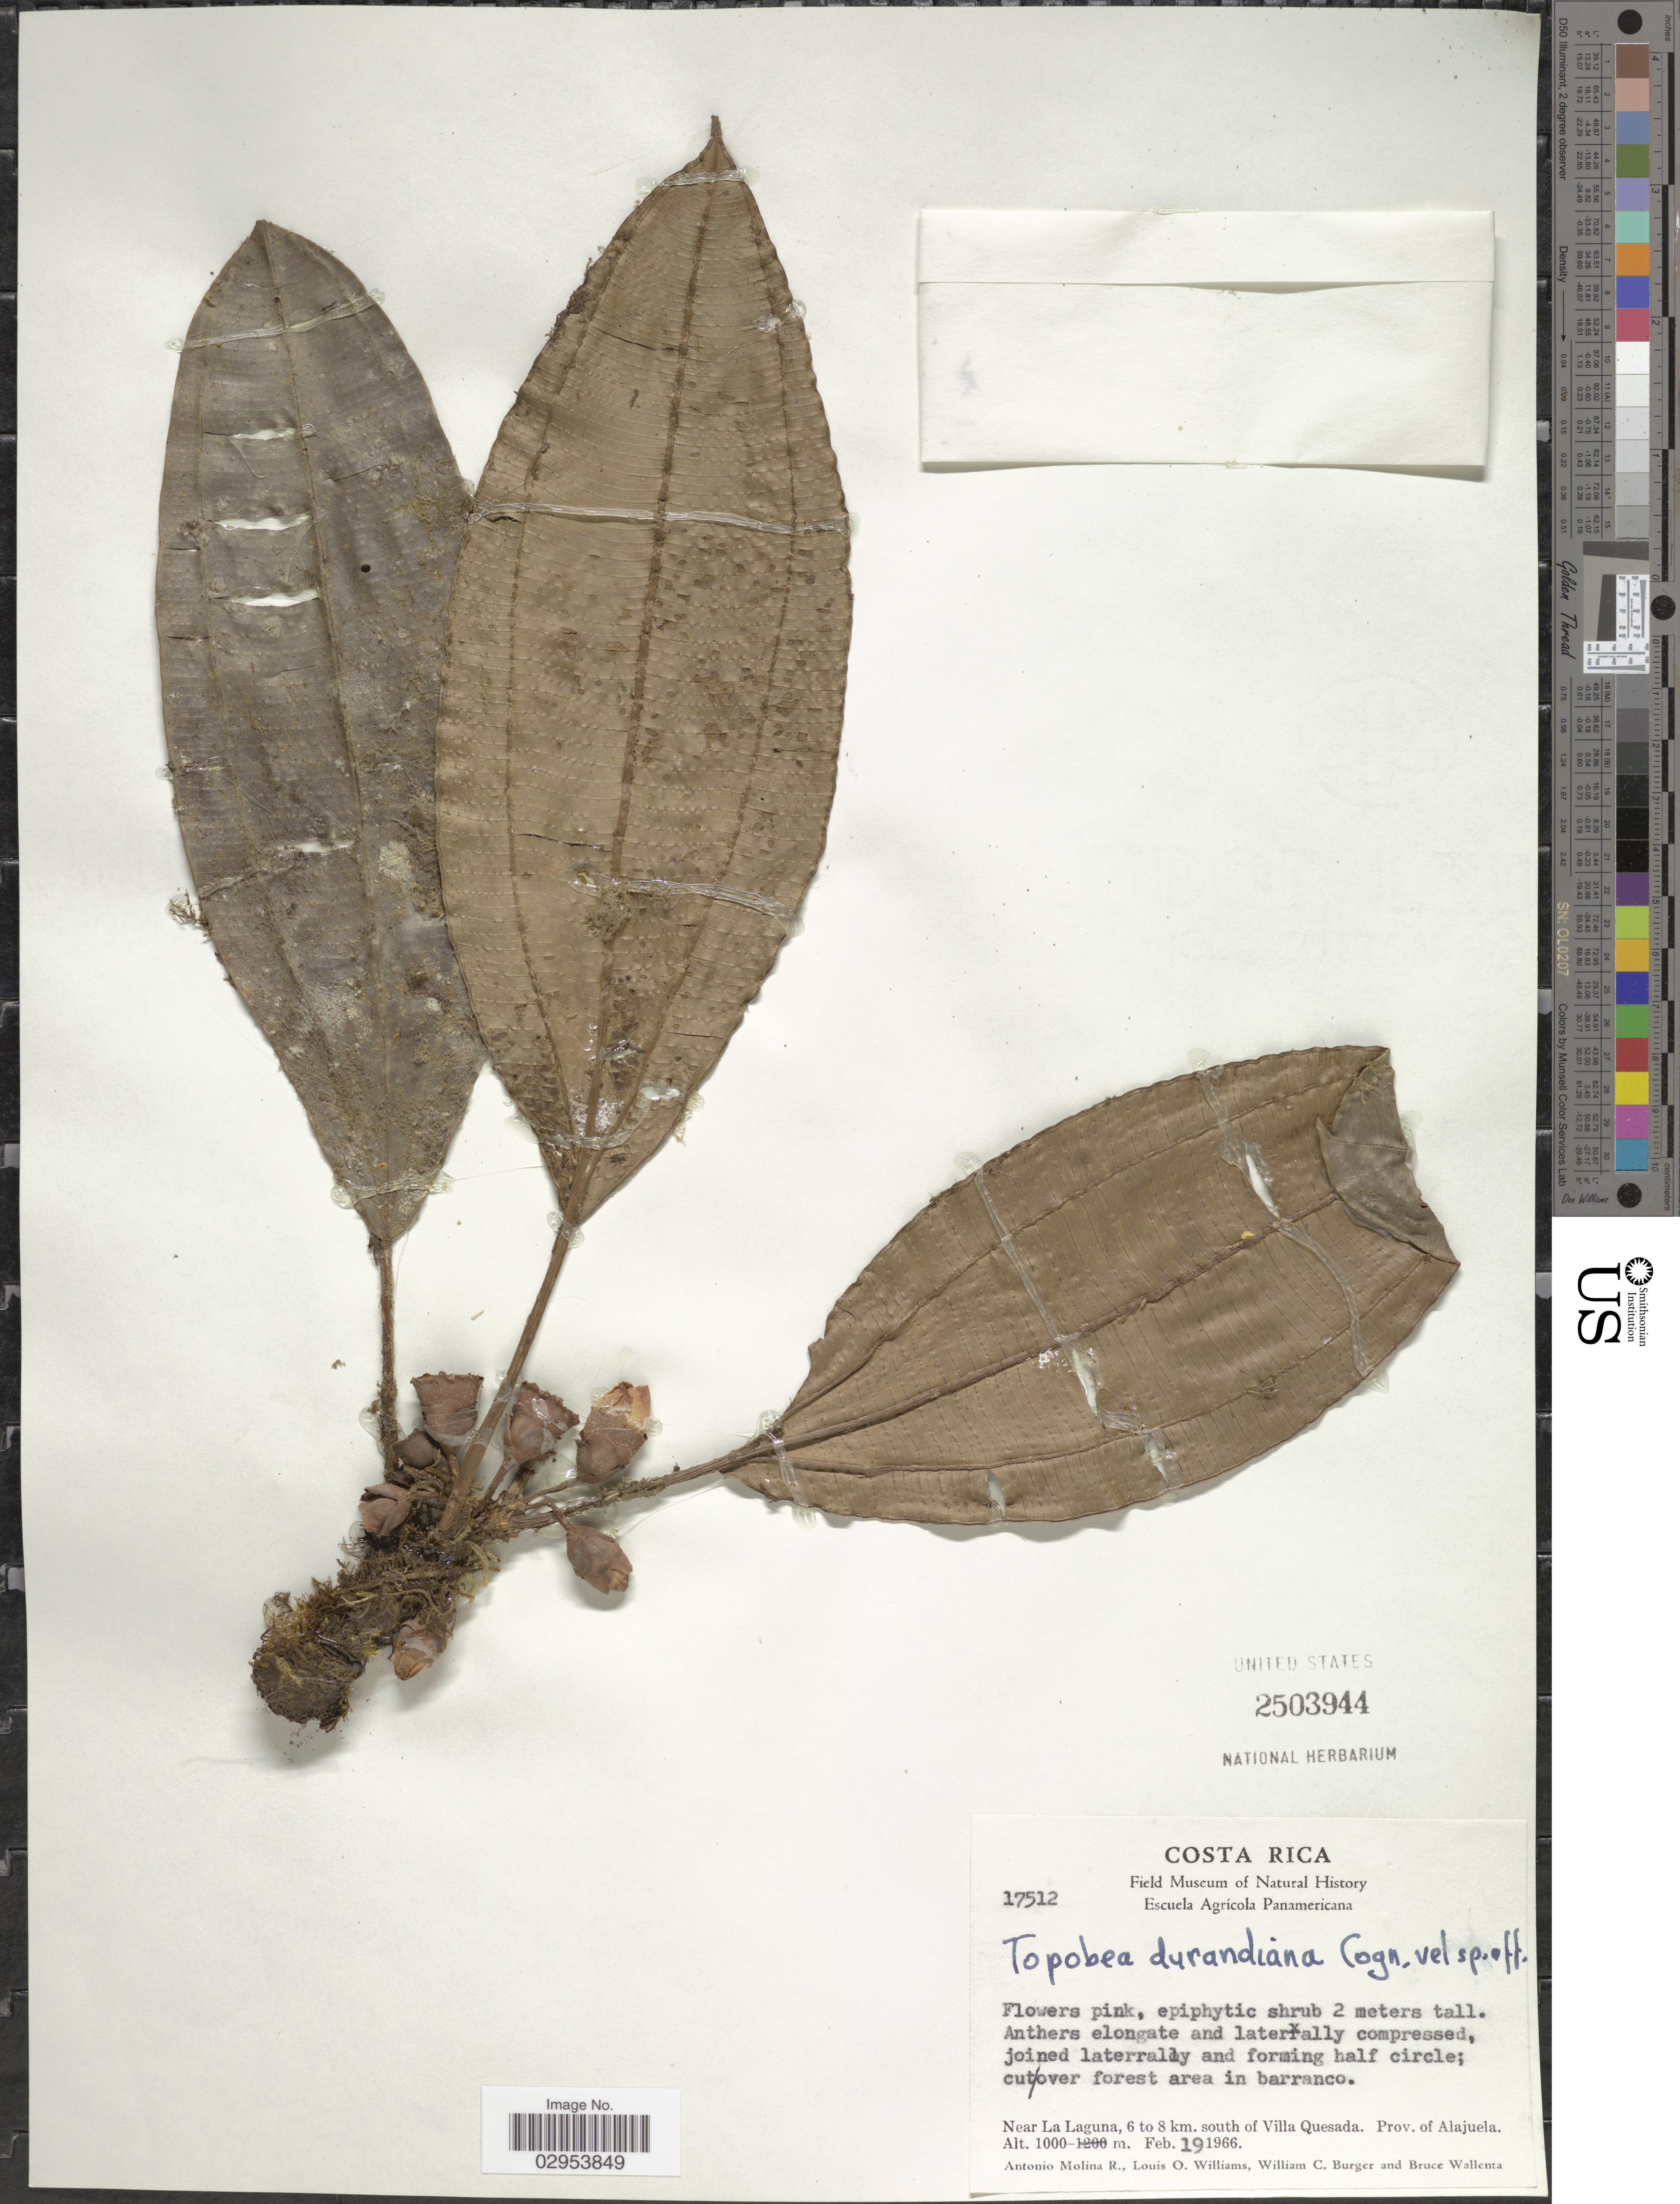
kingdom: Plantae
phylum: Tracheophyta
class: Magnoliopsida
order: Myrtales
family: Melastomataceae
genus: Topobea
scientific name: Topobea maurofernandeziana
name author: Cogn.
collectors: A. Molina R., L. O. Williams, W. Burger & B. Wallenta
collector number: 17512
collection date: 1966-02-19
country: Costa Rica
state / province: Alajuela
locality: Cut over area in barranco. Near La Laguna, 6 to 8 km. south of Villa Quesada.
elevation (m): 1000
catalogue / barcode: US 2503944